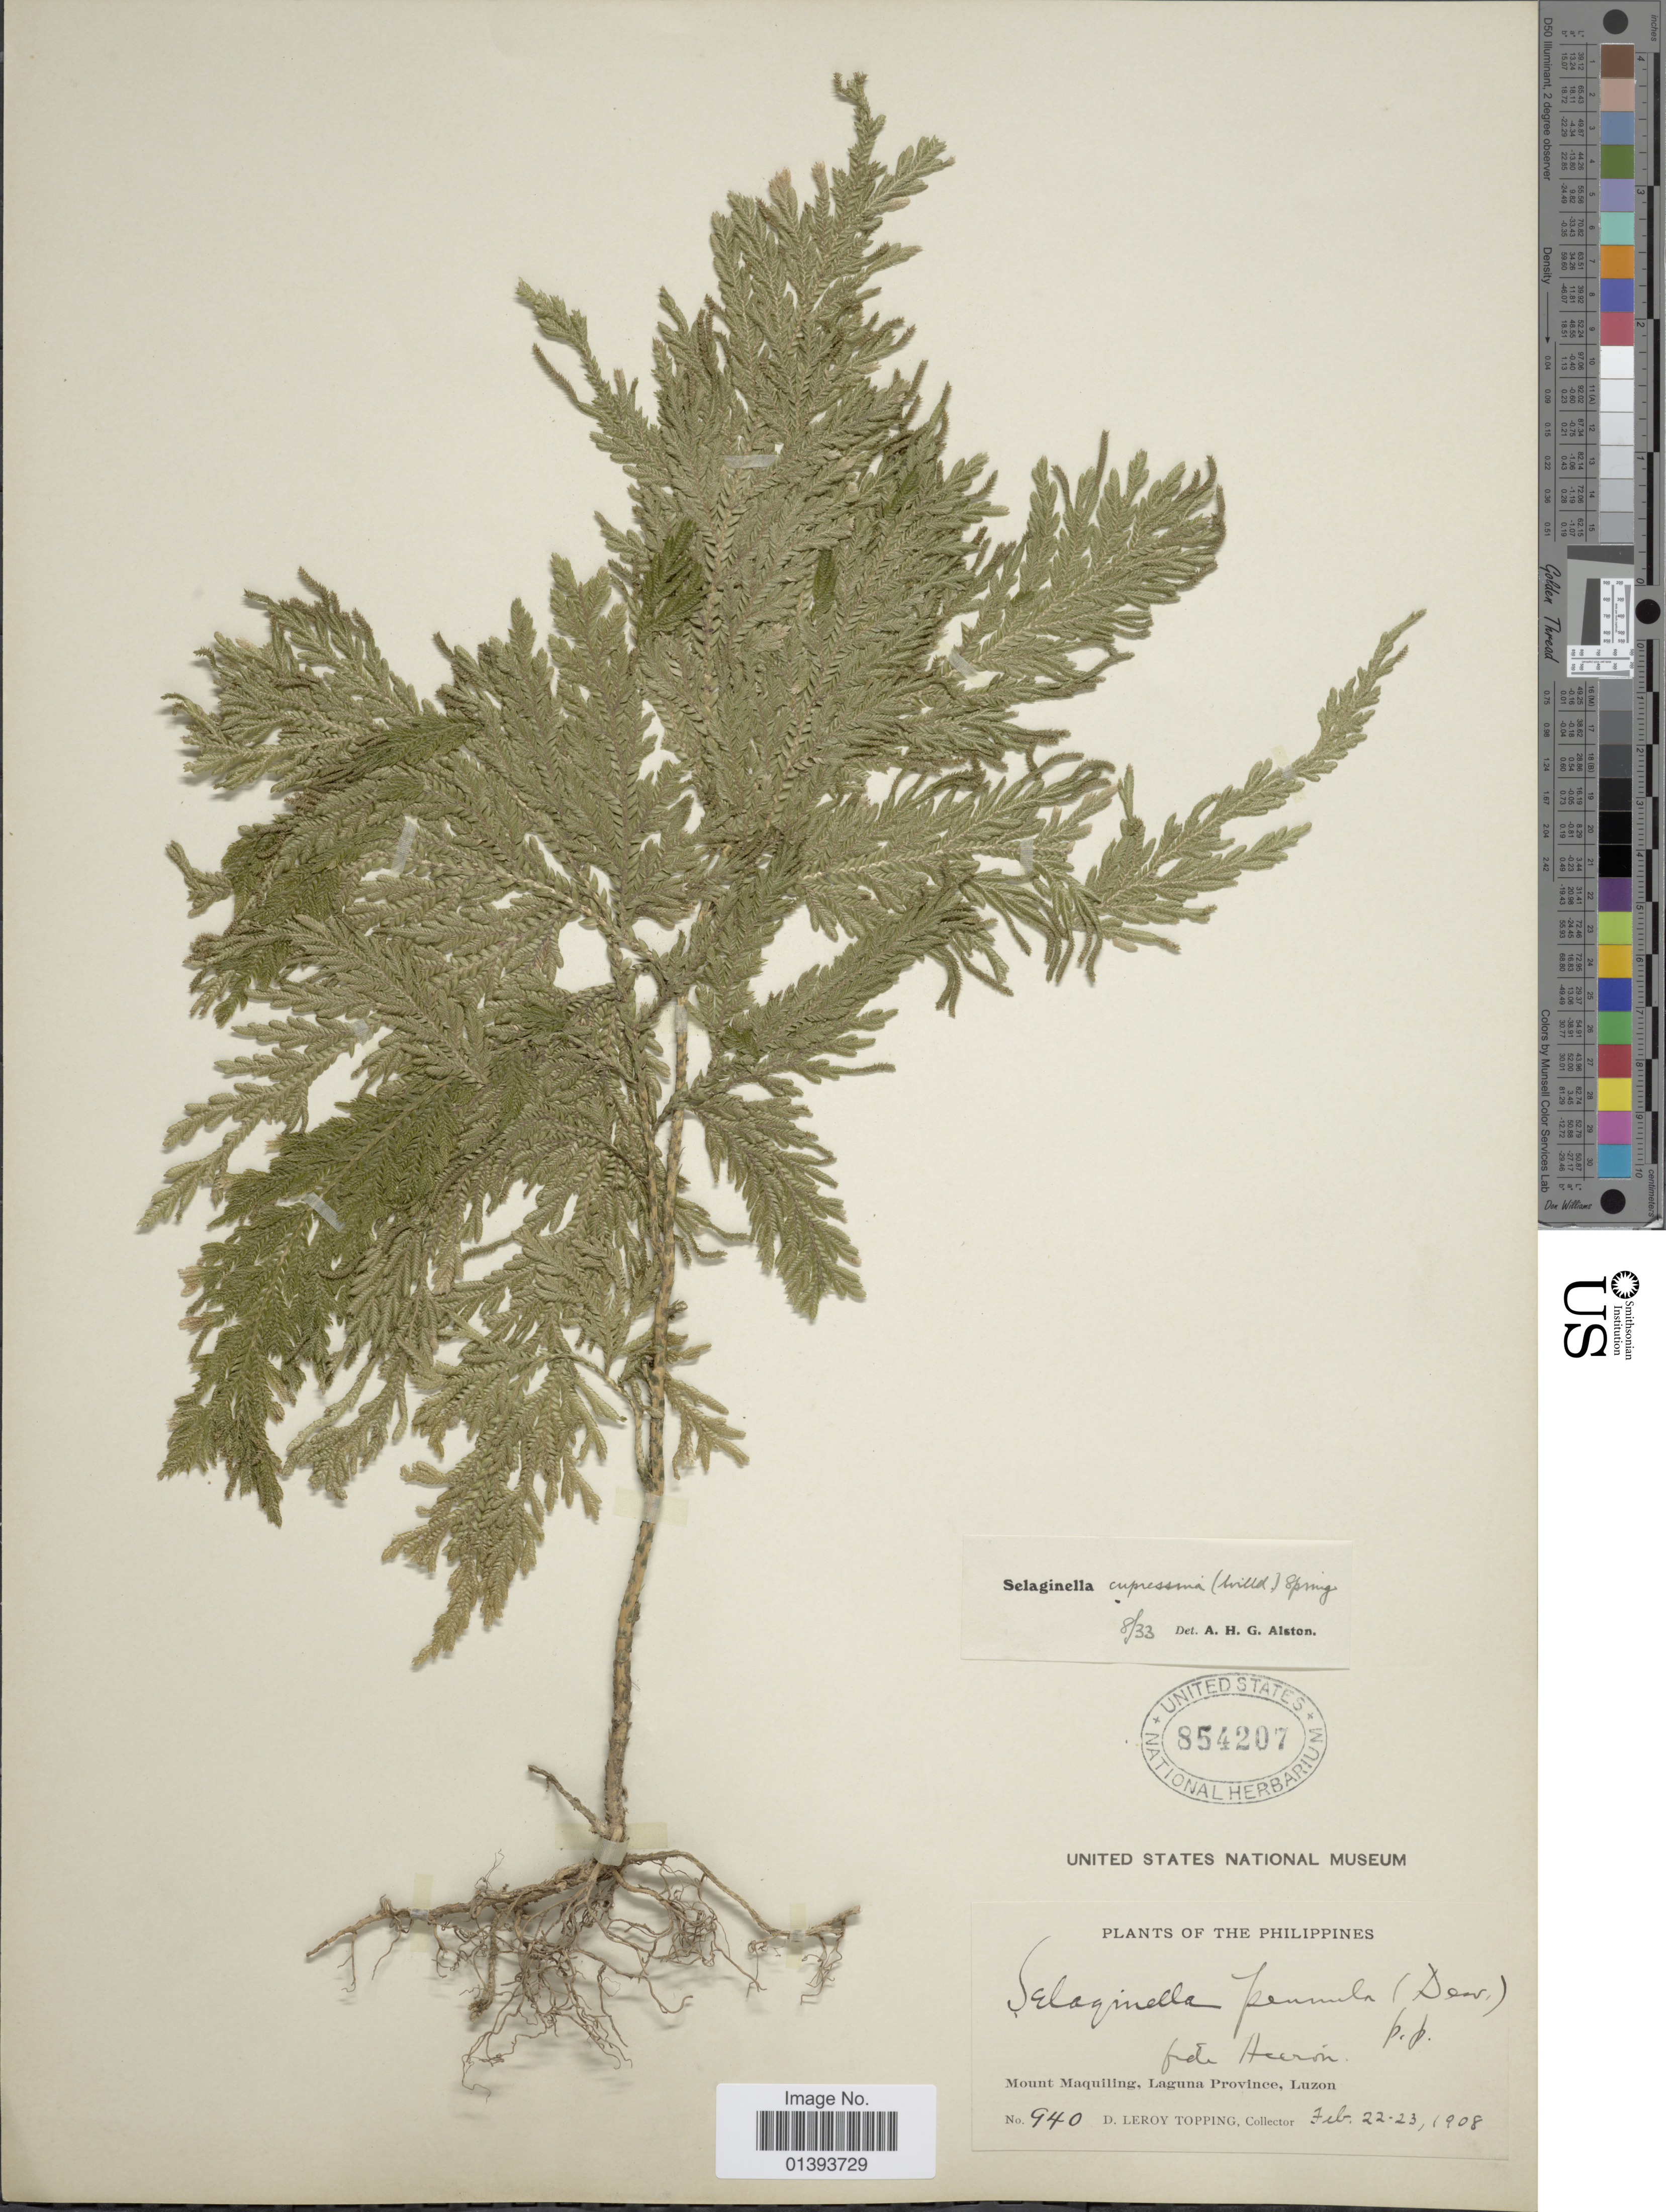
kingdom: Plantae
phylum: Tracheophyta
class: Lycopodiopsida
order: Selaginellales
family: Selaginellaceae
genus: Selaginella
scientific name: Selaginella cupressina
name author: (Willd.) Spring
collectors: D. L. Topping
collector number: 940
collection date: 1908-02-22/1908-02-23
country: Philippines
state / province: Central Luzon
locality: Mount Maquilling, Laguna Province, Luzon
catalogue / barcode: US 854207